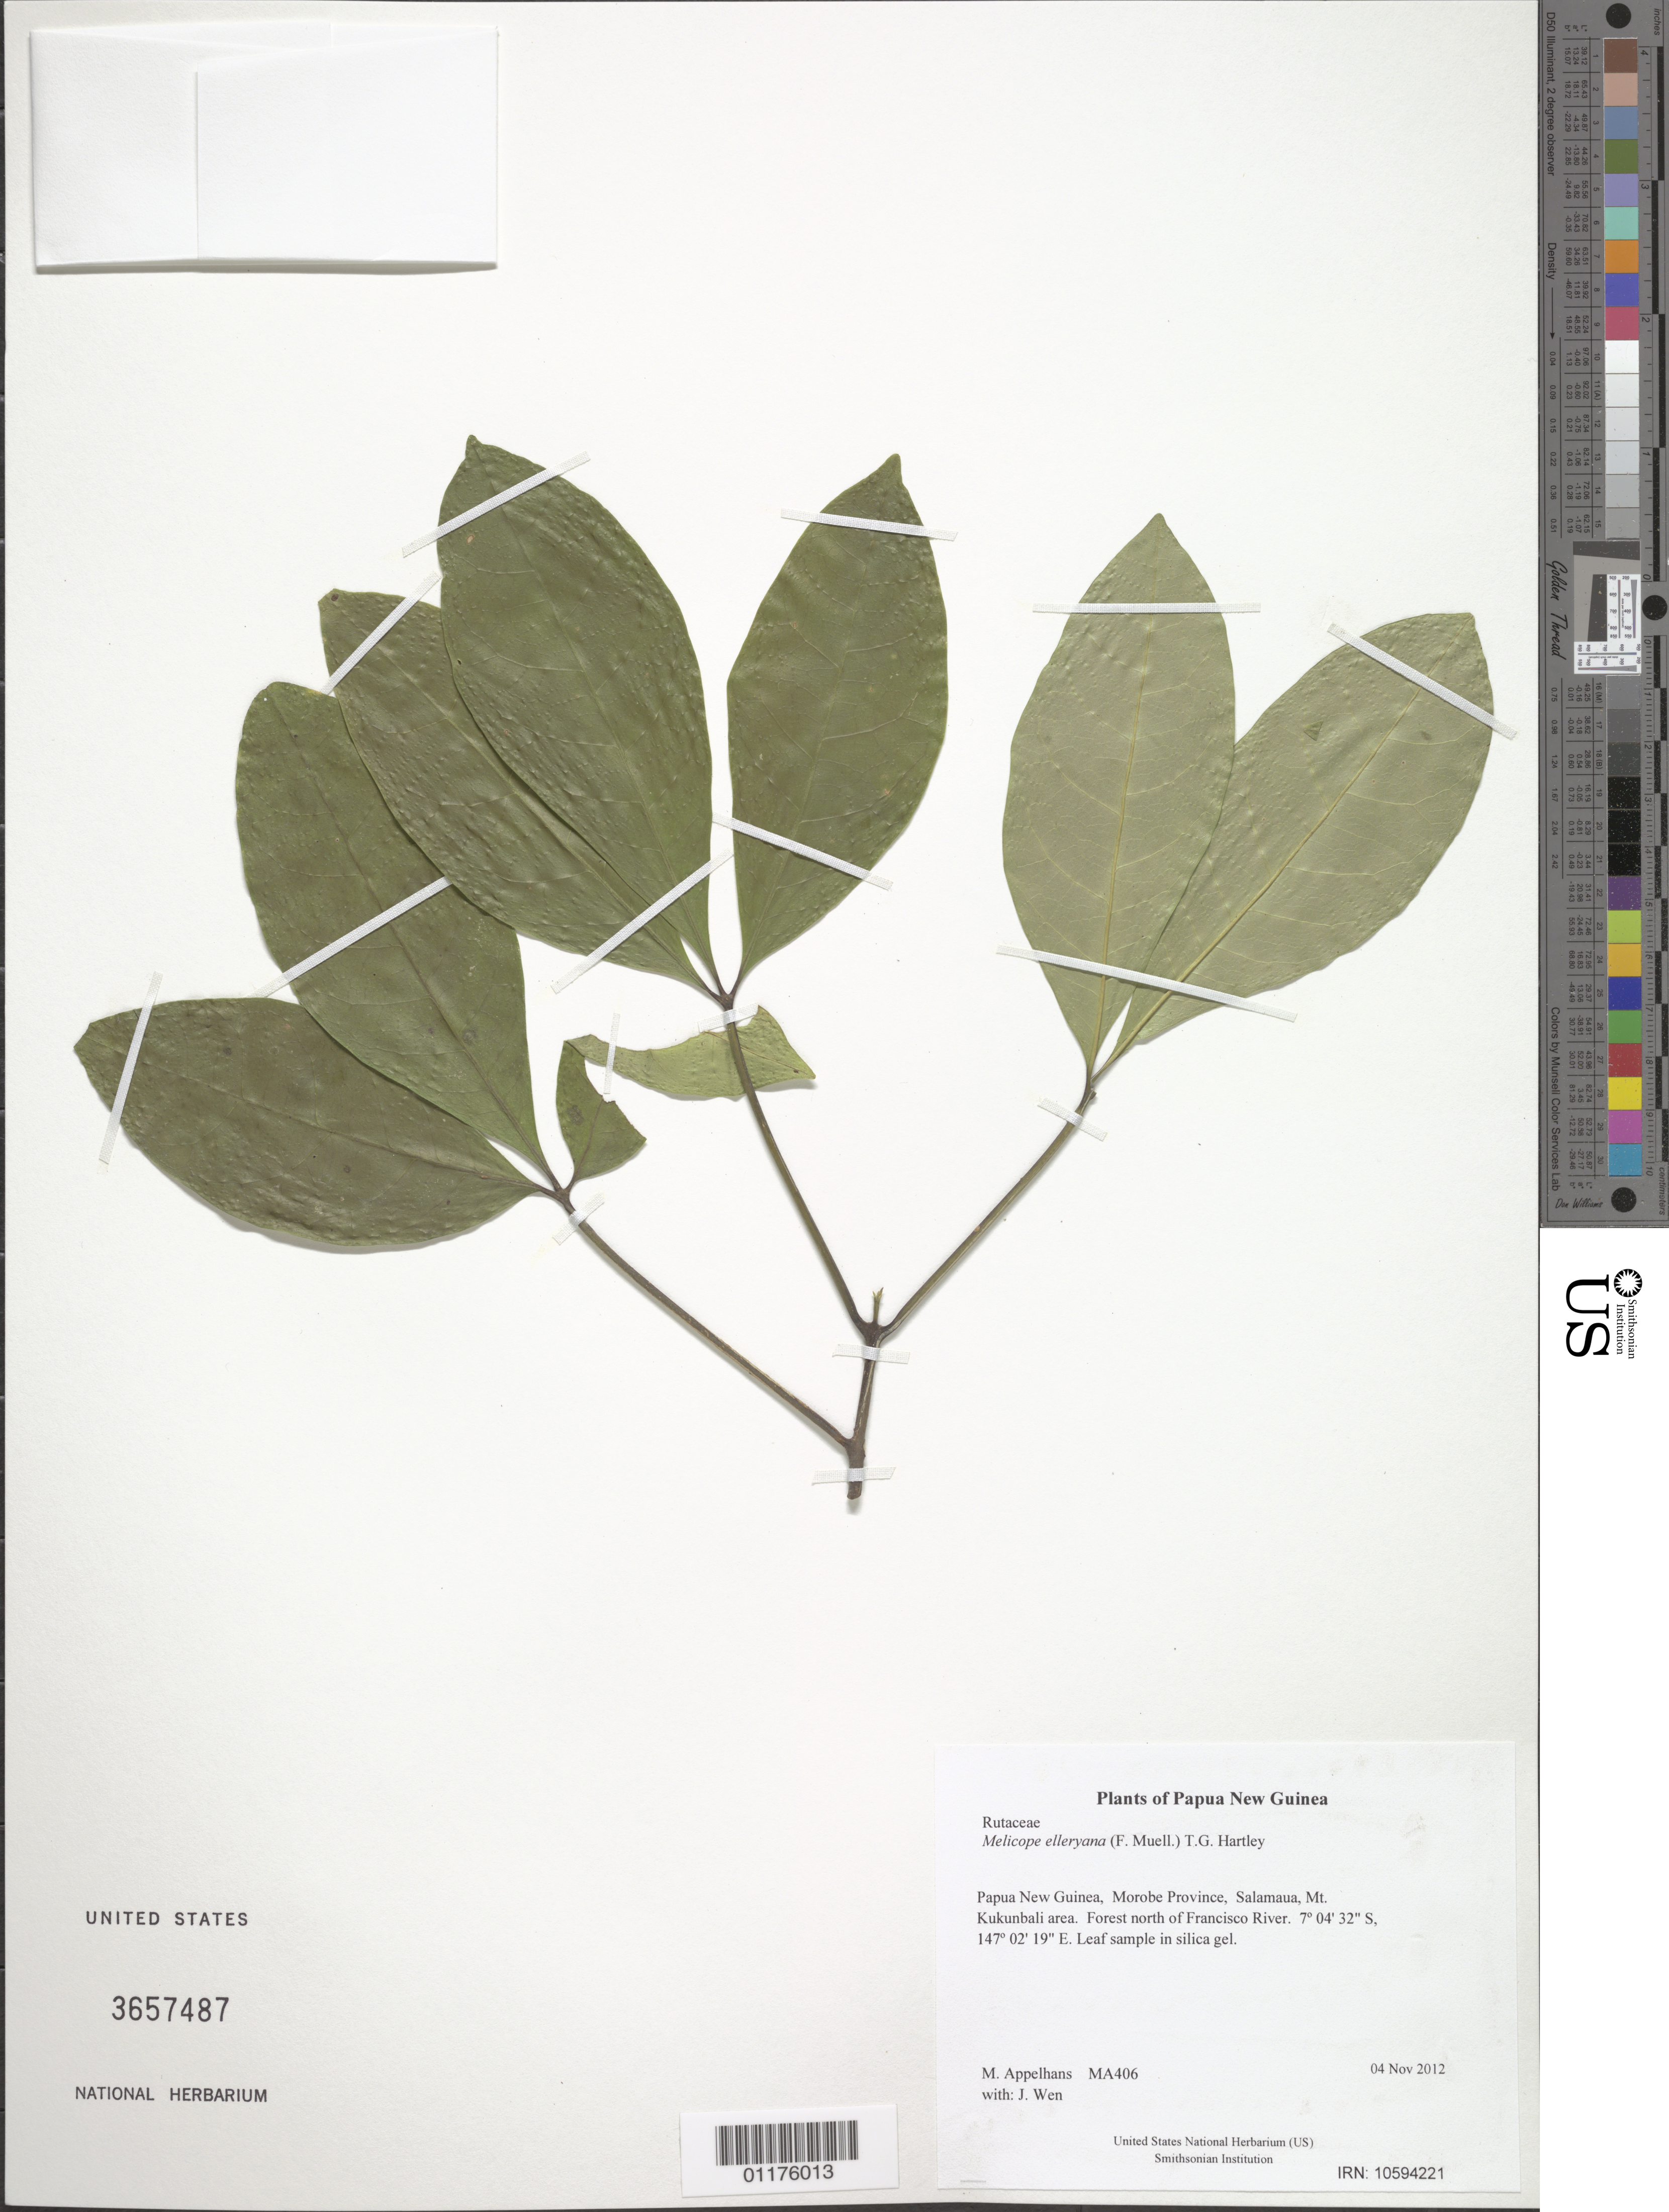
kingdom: Plantae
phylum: Tracheophyta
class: Magnoliopsida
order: Sapindales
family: Rutaceae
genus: Melicope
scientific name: Melicope elleryana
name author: (F. Muell.) T.G. Hartley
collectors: J. Wen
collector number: MA406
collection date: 2012-11-04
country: Papua New Guinea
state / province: Morobe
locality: Salamaua, Mt. Kukunbali area. Forest north of Francisco River.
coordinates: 07 04.531 S, 147 02.322 E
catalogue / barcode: US 3657487